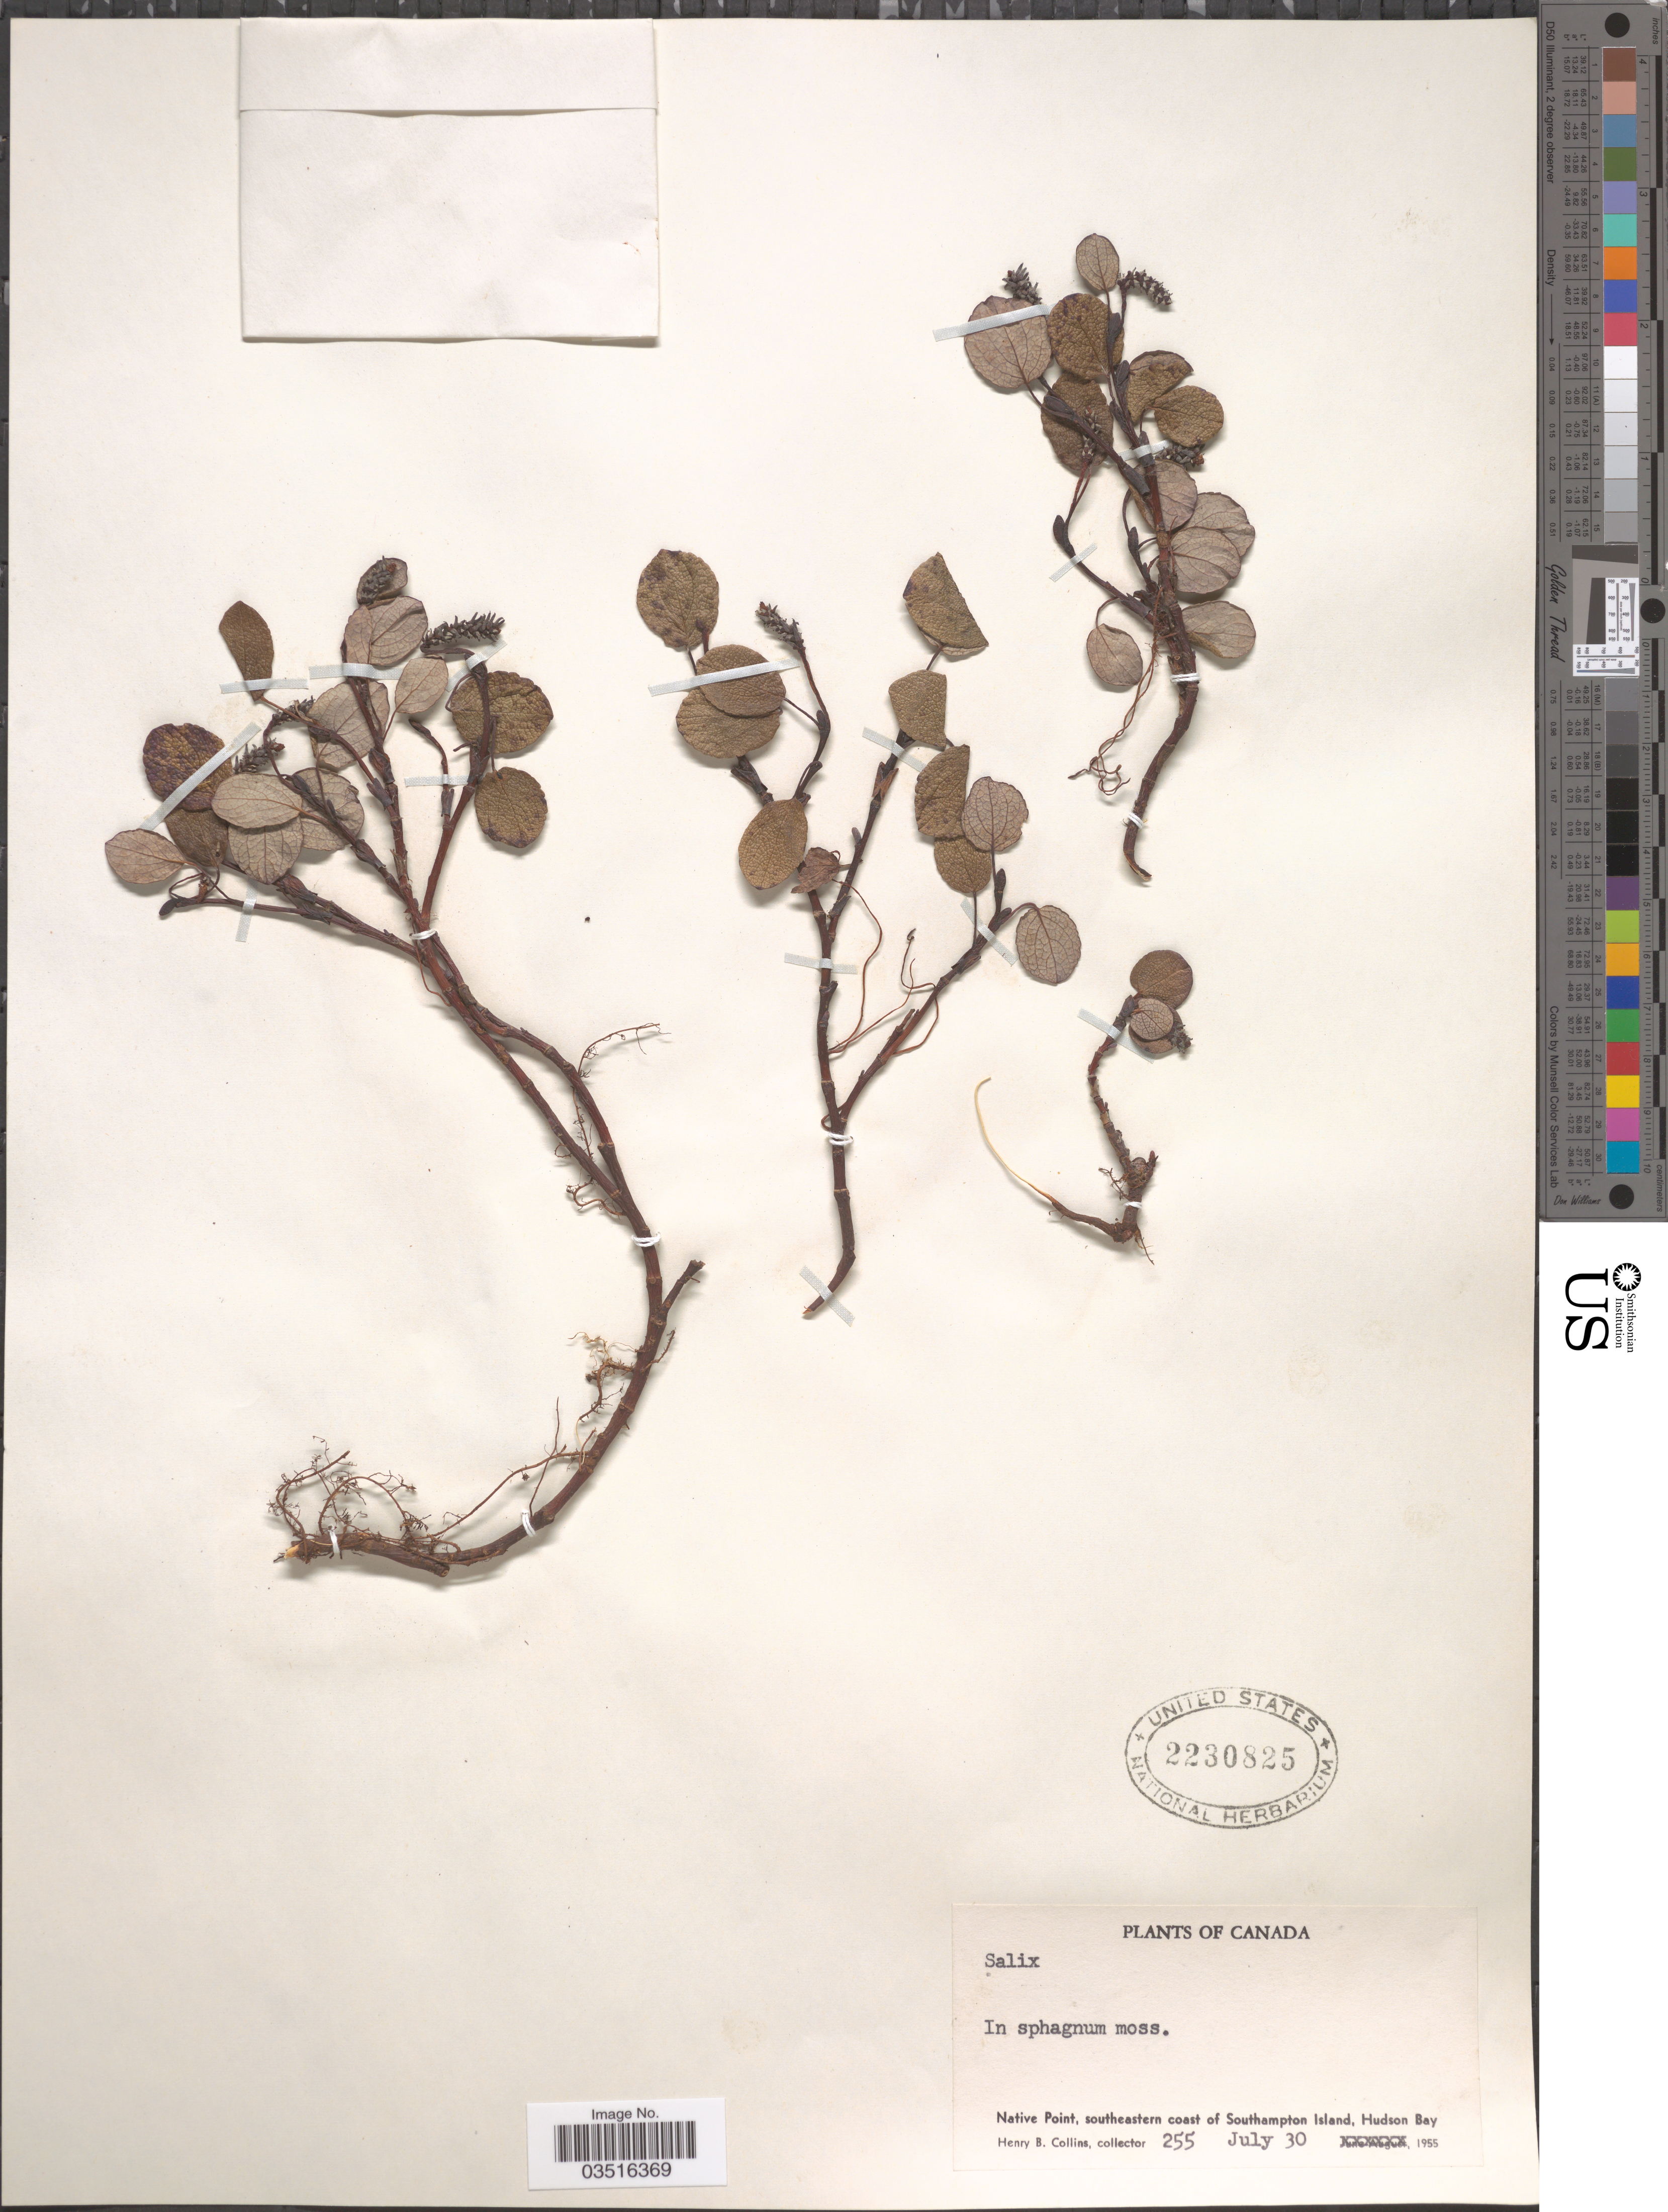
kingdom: Plantae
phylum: Tracheophyta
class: Magnoliopsida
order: Malpighiales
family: Salicaceae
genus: Salix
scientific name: Salix reticulata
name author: L.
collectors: H. Collins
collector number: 255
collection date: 1955-07-30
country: Canada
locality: Native Point, southeastern coast of Southampton Island, Hudson Bay.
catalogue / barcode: US 2230825